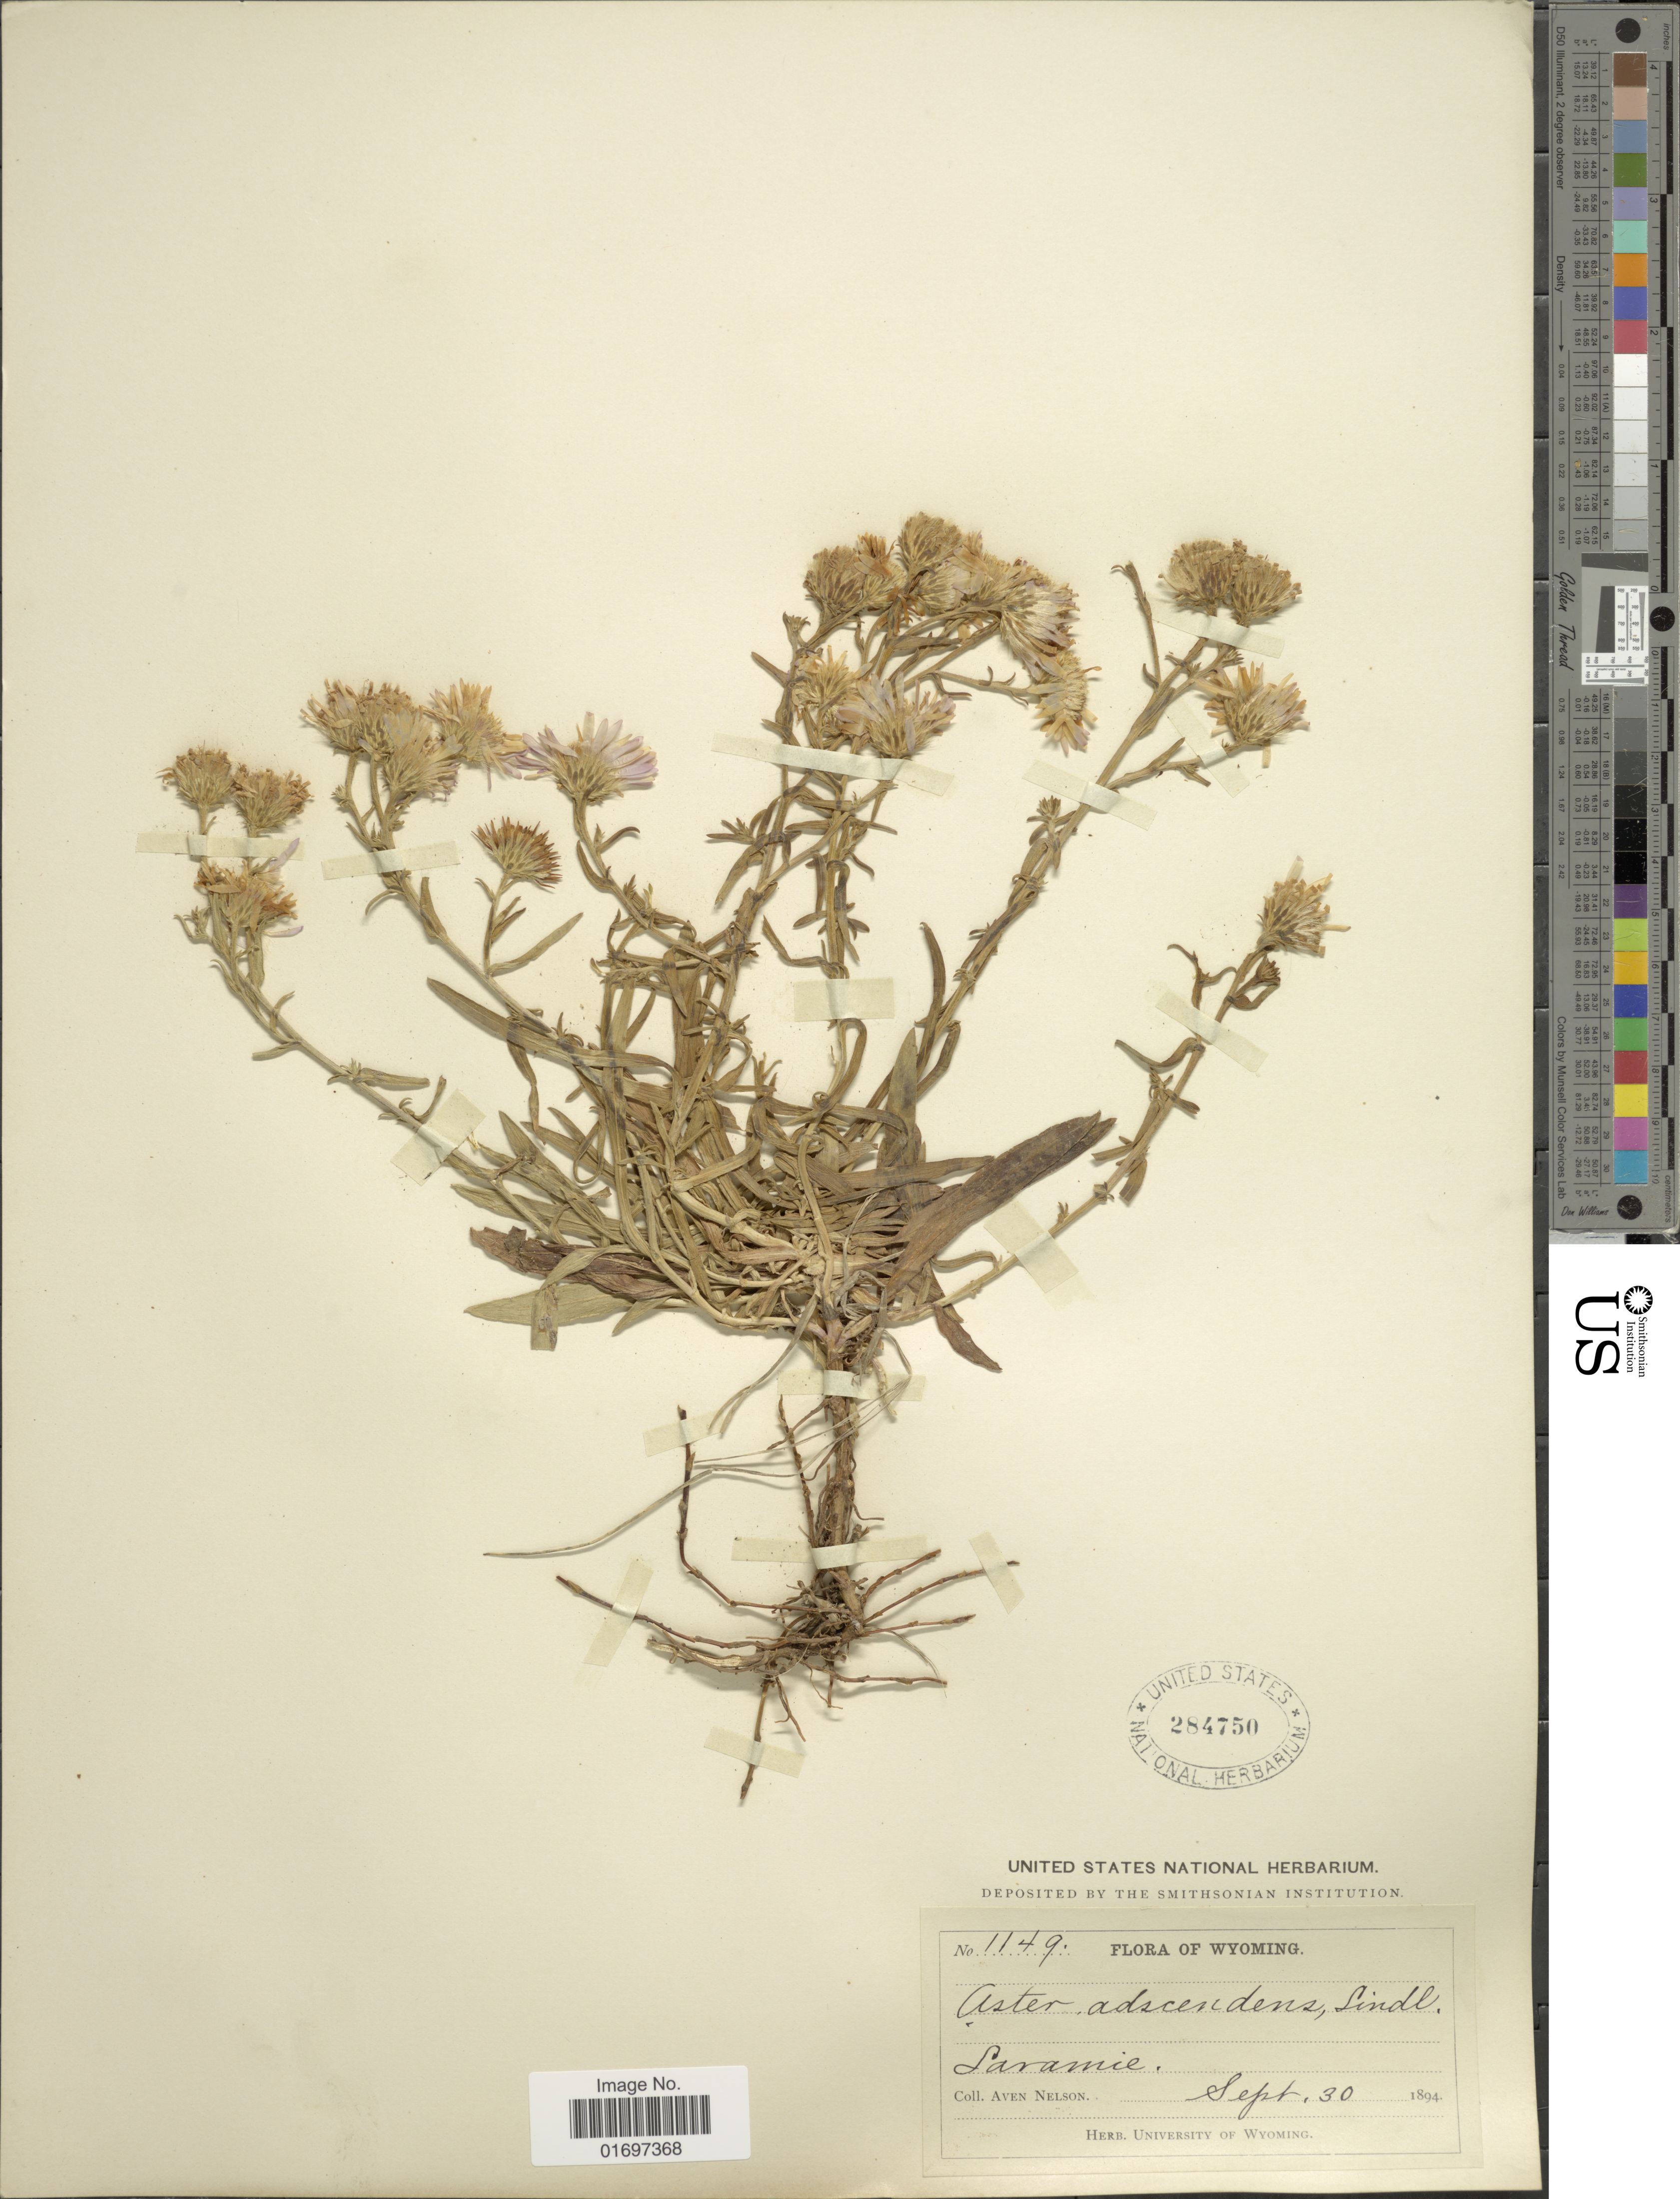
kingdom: Plantae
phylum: Tracheophyta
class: Magnoliopsida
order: Asterales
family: Asteraceae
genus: Symphyotrichum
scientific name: Symphyotrichum ascendens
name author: (Lindl.) G.L. Nesom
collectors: A. Nelson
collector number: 1149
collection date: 1894-09-30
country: United States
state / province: Wyoming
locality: Wyoming. Laramie.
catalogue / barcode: US 284750